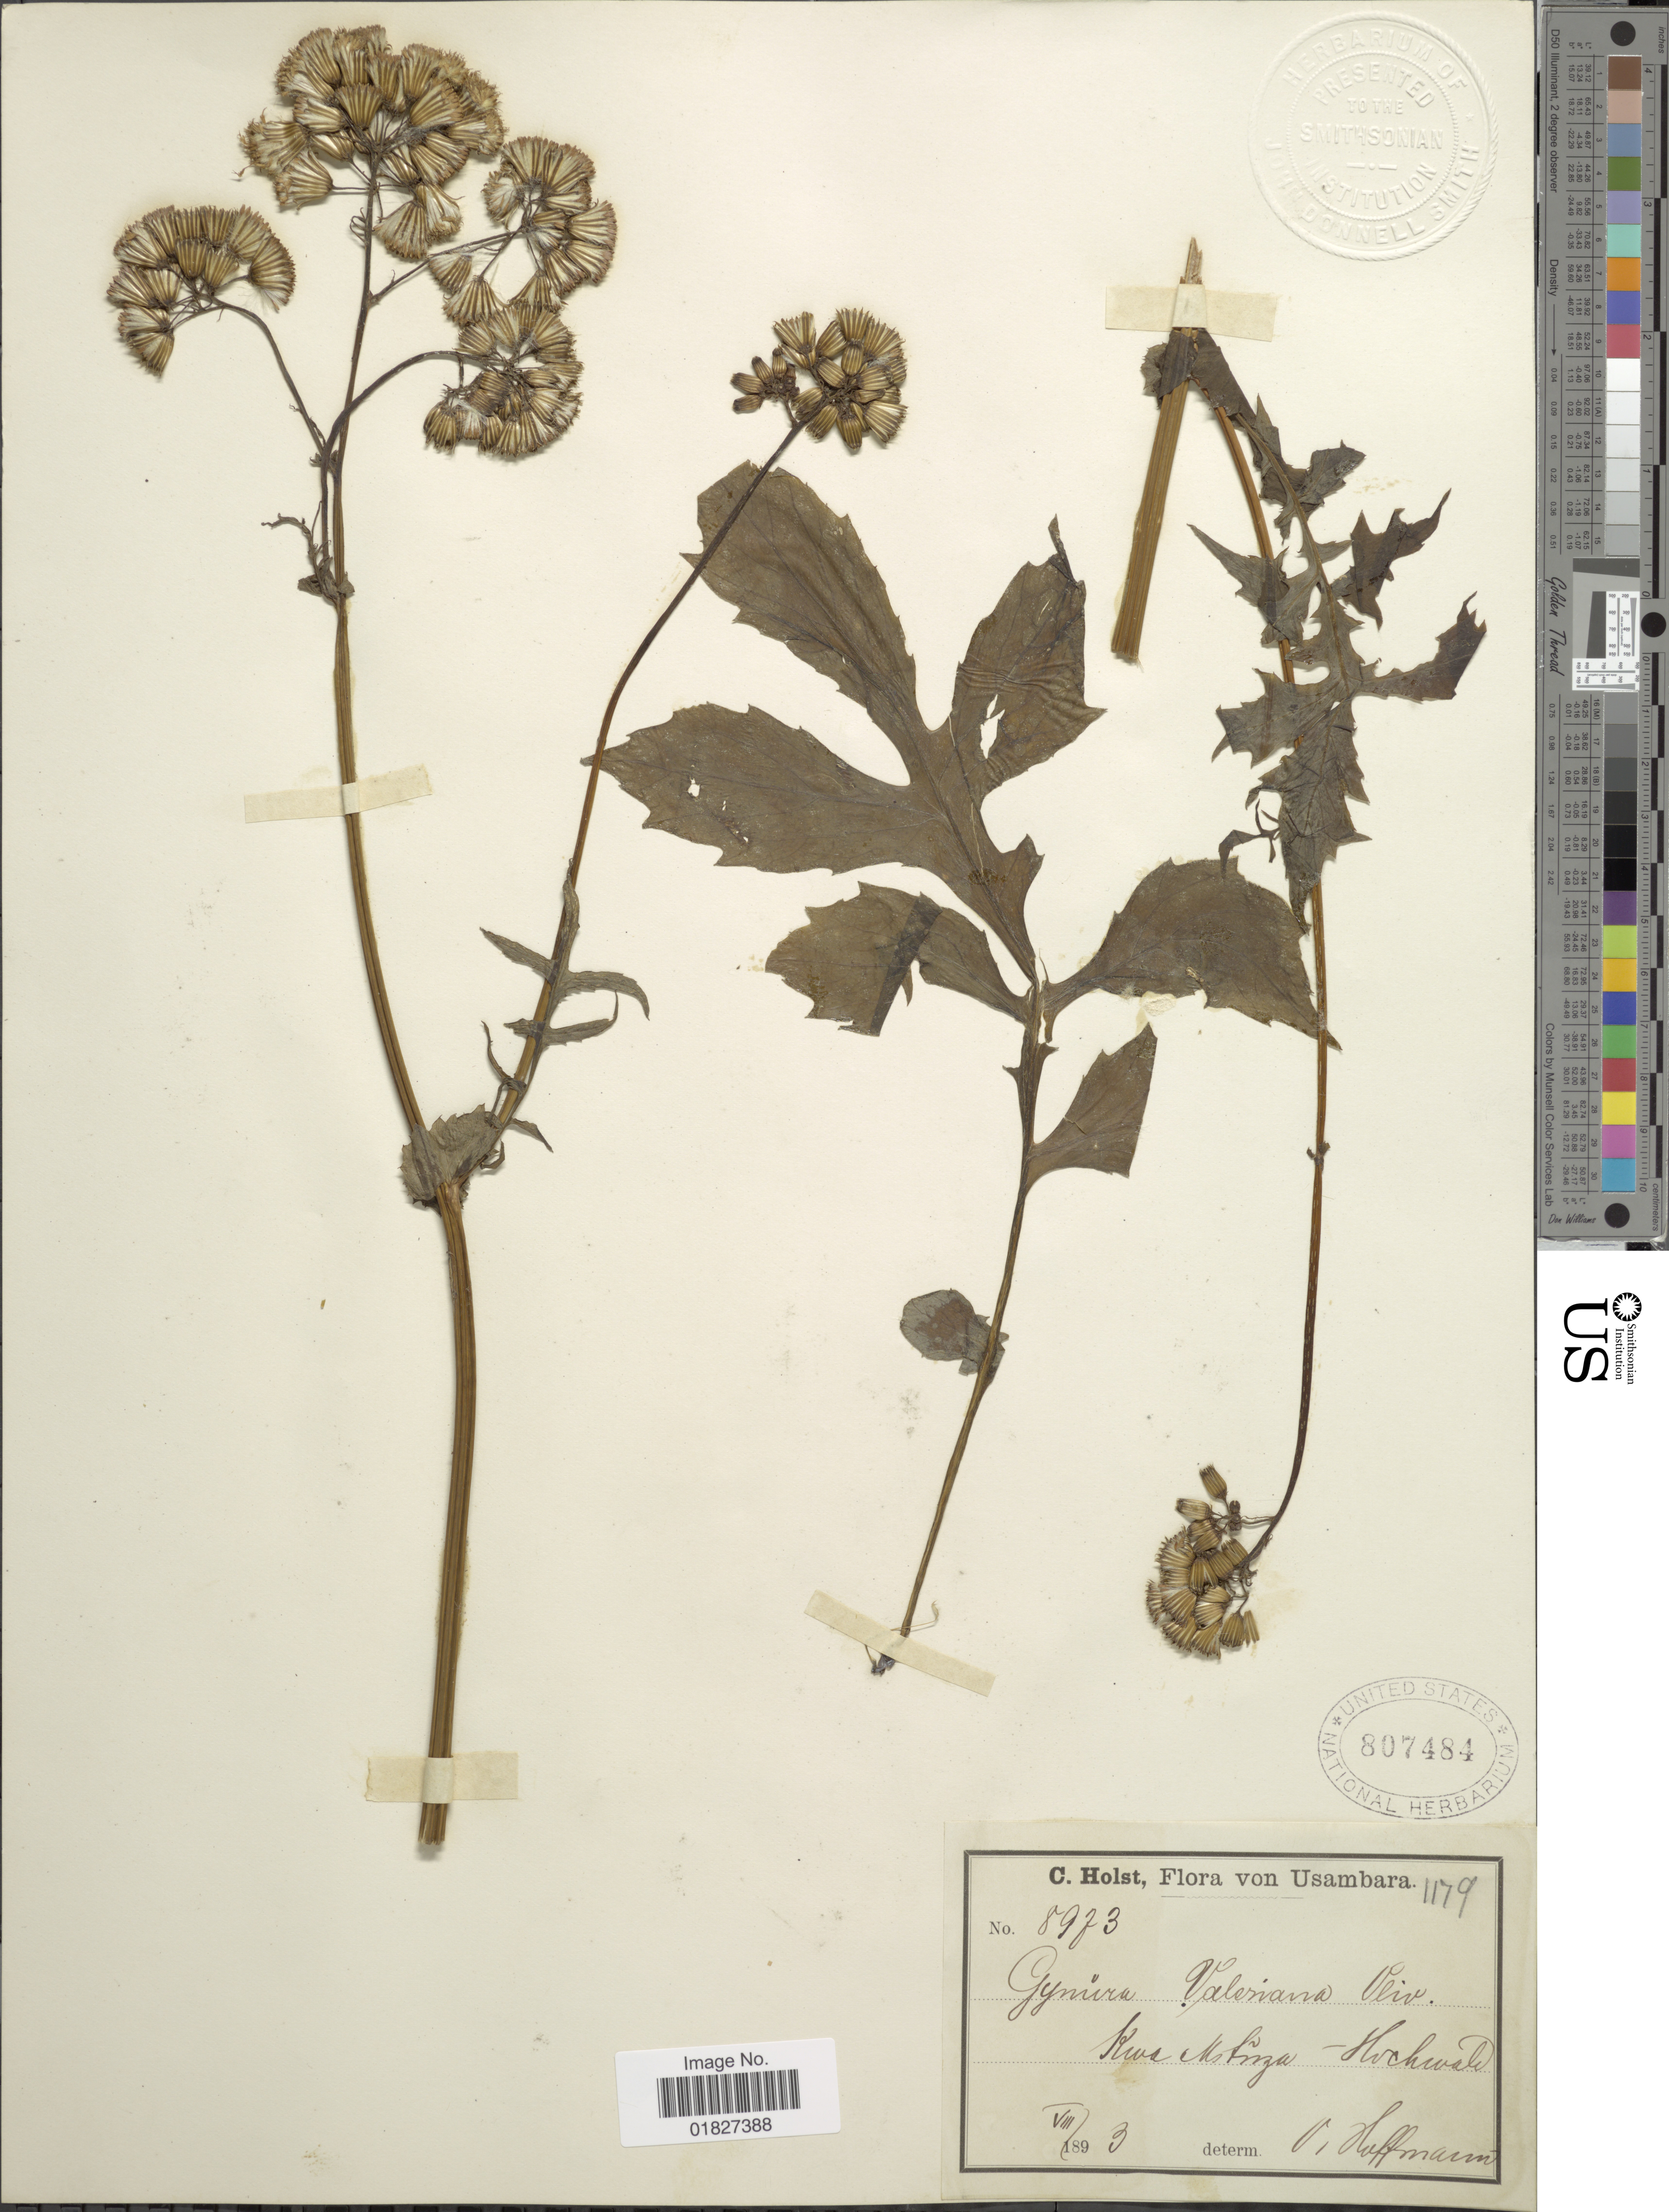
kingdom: Plantae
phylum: Tracheophyta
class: Magnoliopsida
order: Asterales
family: Asteraceae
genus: Gynura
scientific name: Gynura valeriana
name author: Oliv.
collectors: C. H. Holst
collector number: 8973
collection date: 1893-08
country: Tanzania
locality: Usambara, Kwa Mstuza-Hochwald.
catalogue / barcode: US 807484